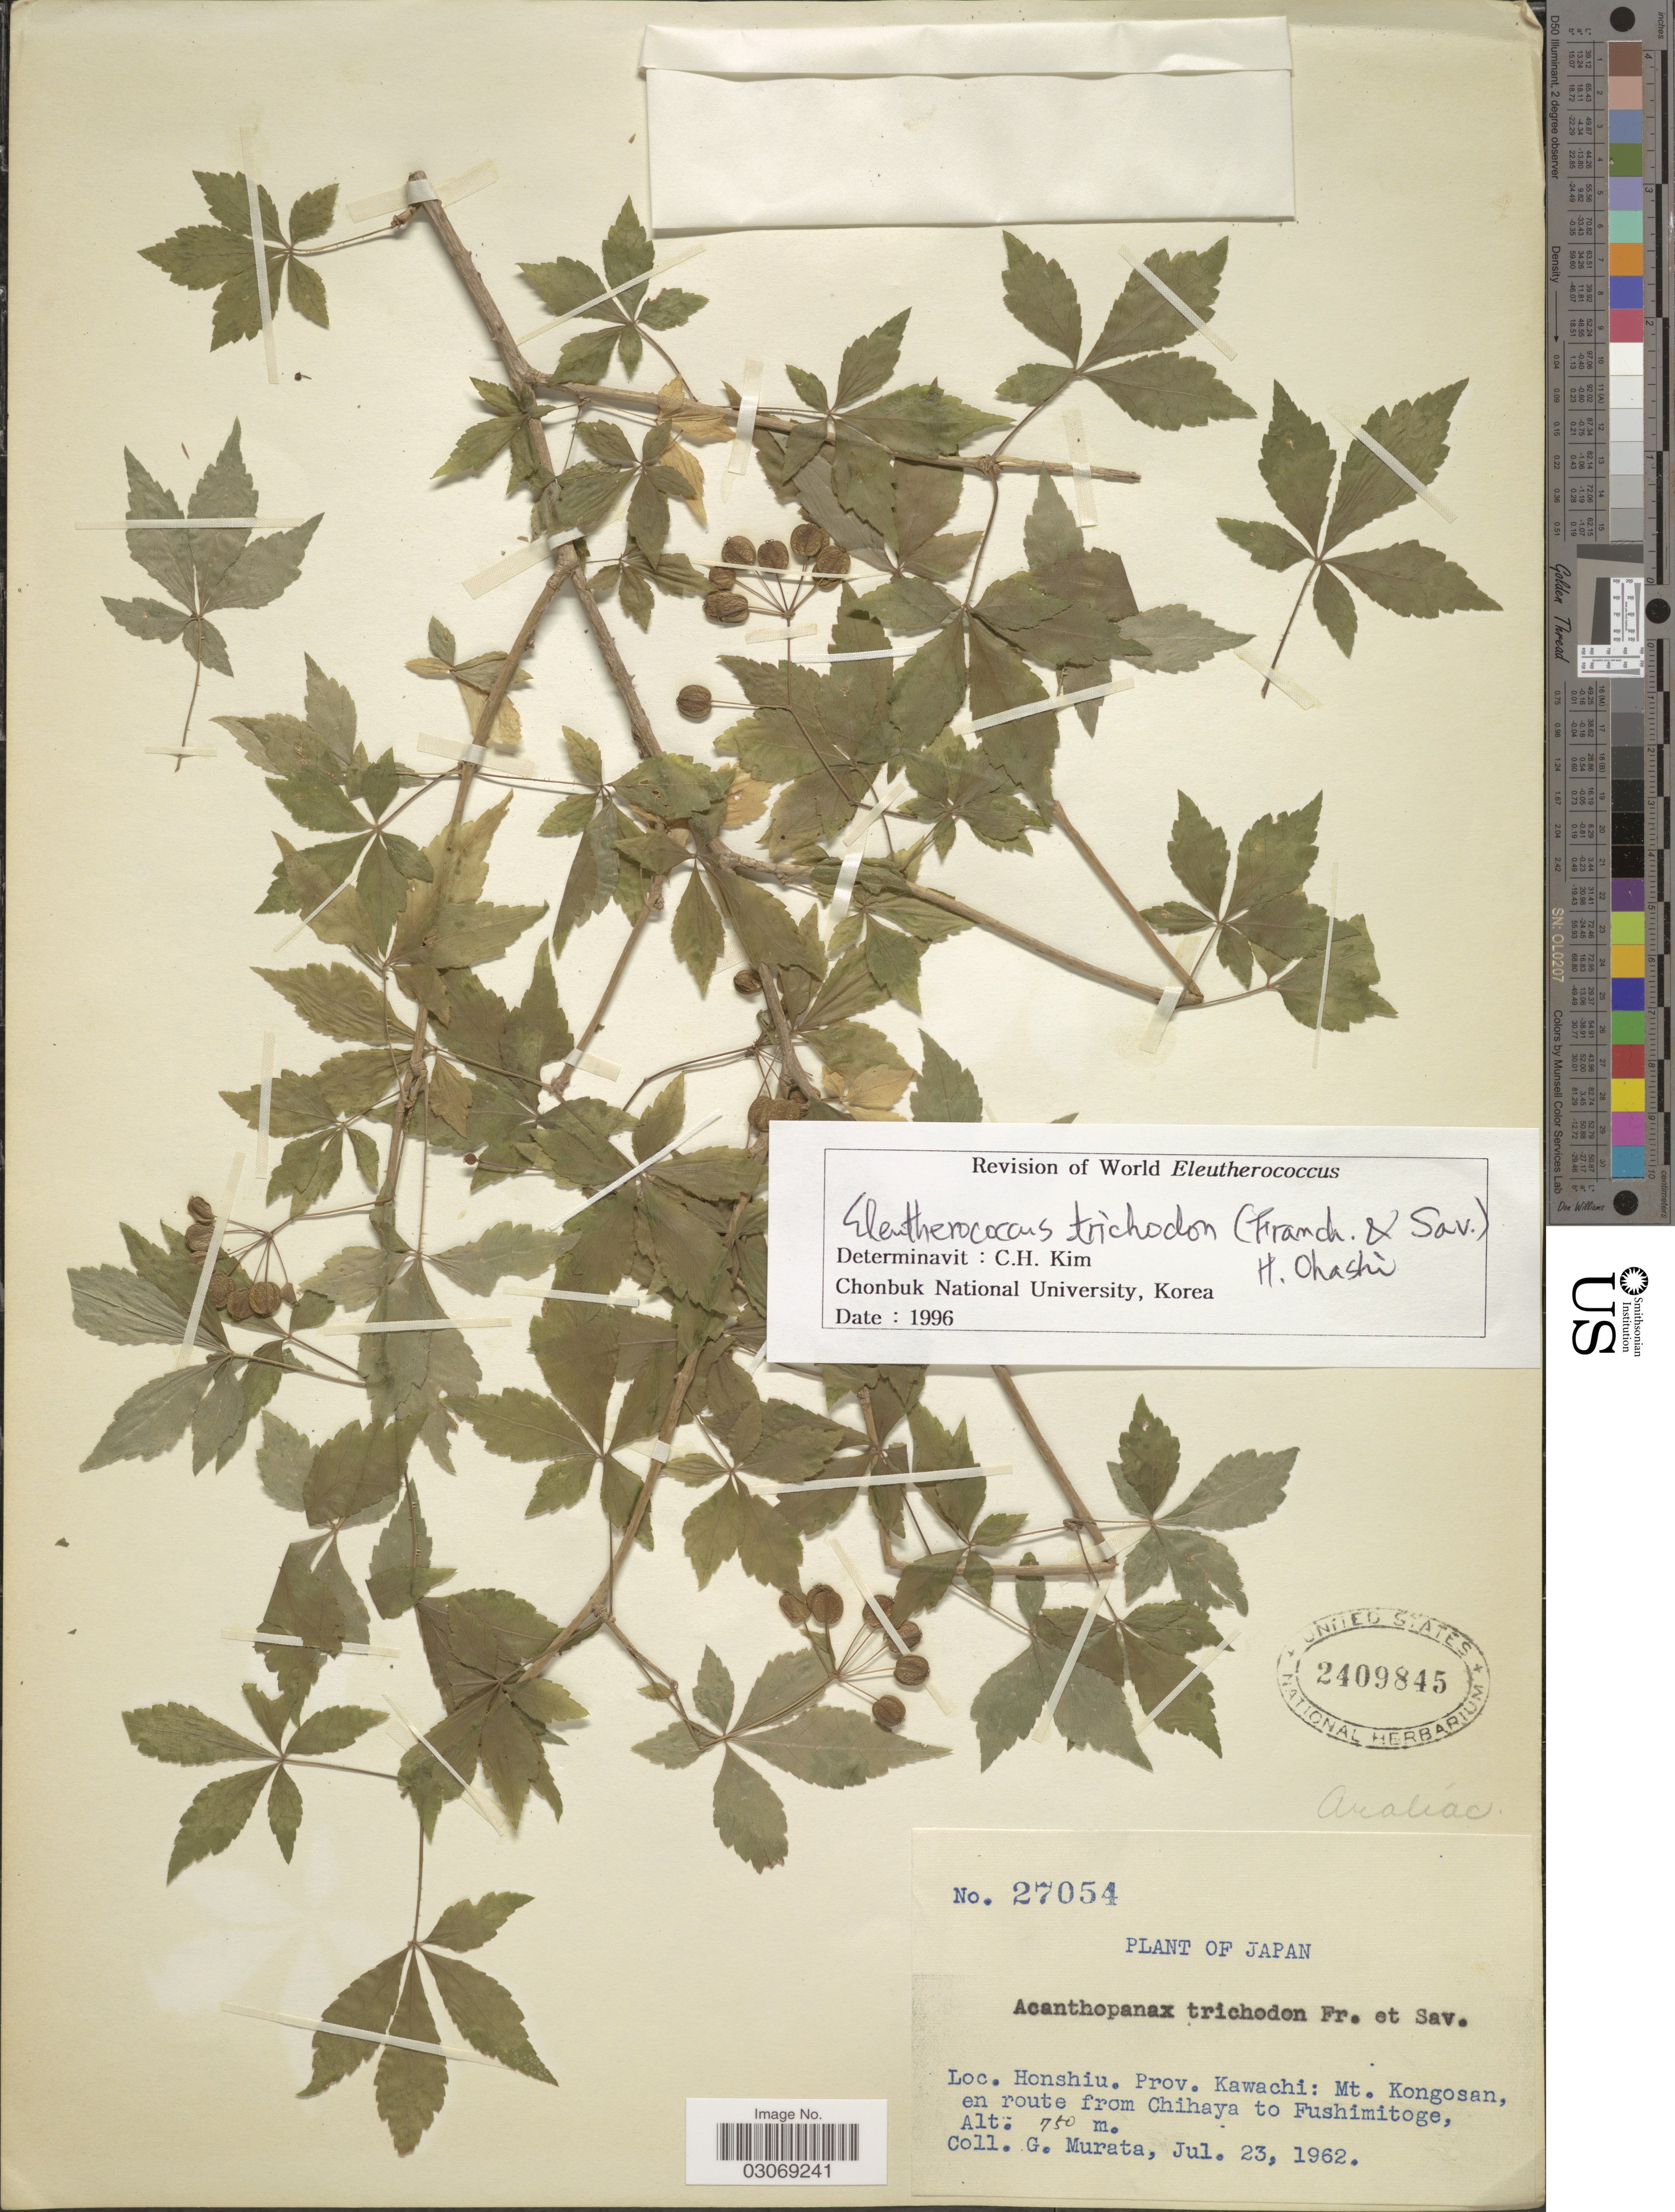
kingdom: Plantae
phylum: Tracheophyta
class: Magnoliopsida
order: Apiales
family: Araliaceae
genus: Eleutherococcus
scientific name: Eleutherococcus trichodon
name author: (H.L. Li) H. Ohashi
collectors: G. Murata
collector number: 27054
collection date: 1962-07-23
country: Japan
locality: Honshiu. Prov. Kawachi: Mt. Kongosan, en route from Chihaya to Fushimitoge.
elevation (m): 750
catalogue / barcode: US 2409845